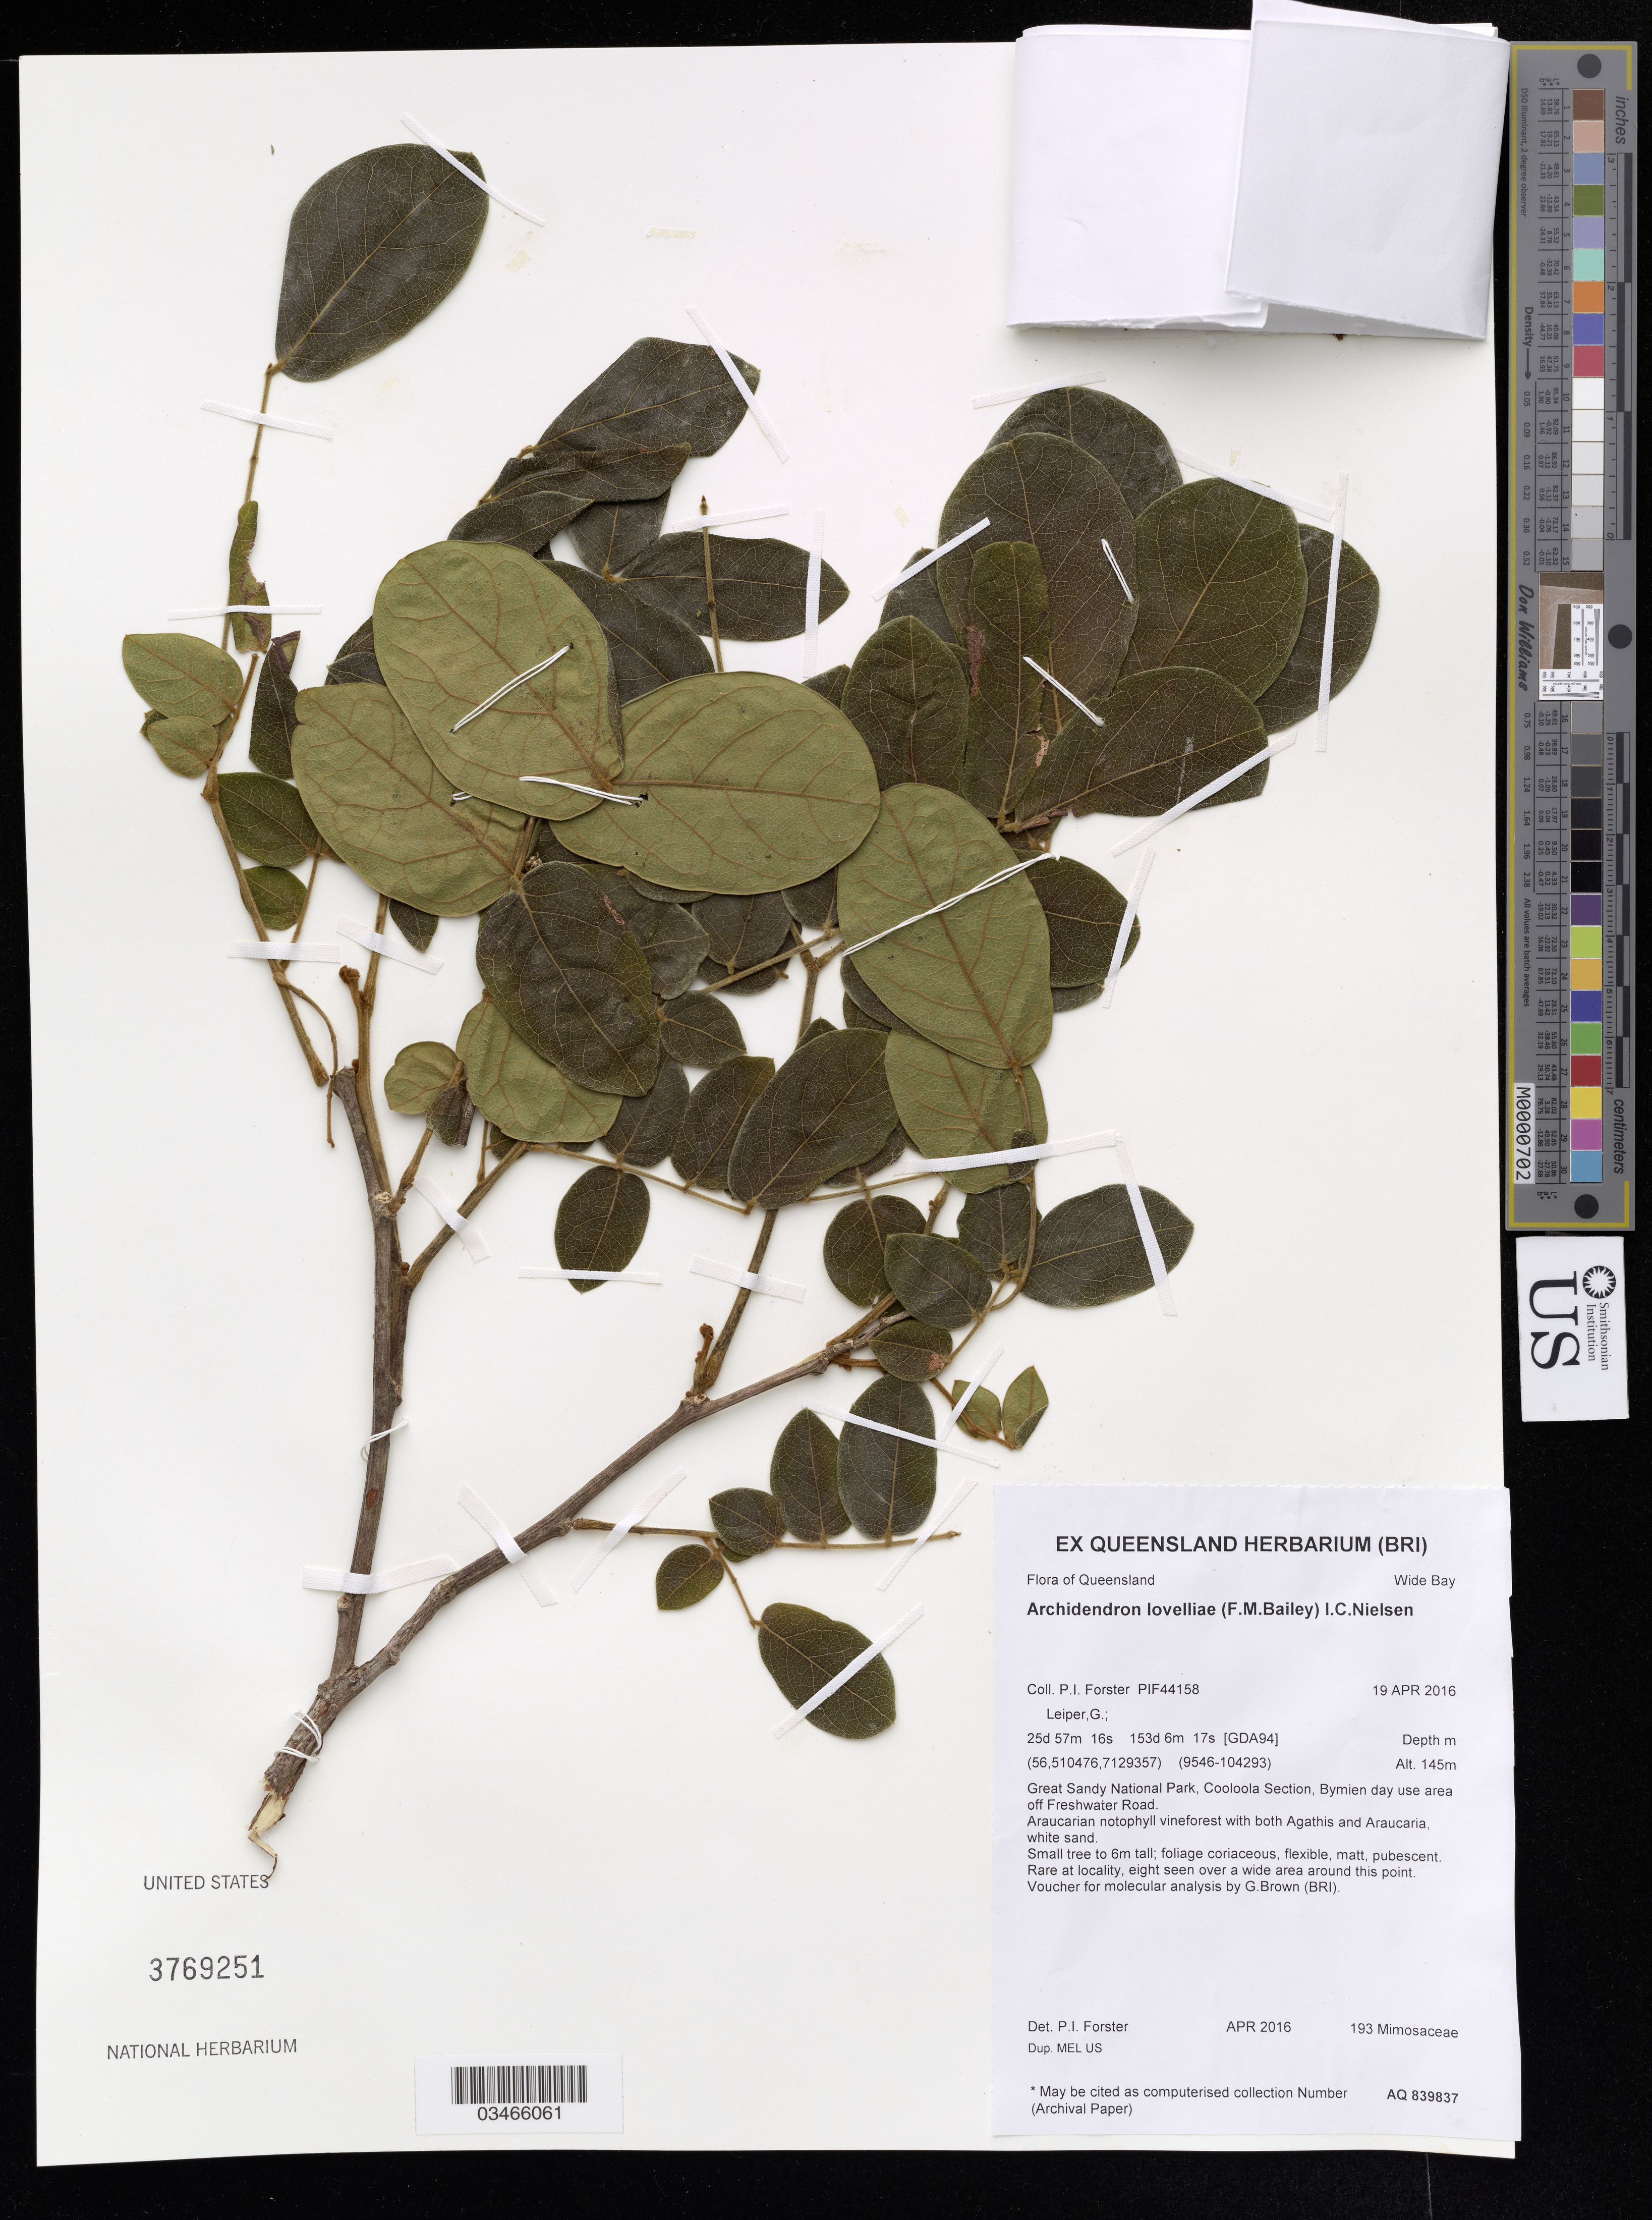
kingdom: Plantae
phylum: Tracheophyta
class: Magnoliopsida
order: Fabales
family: Fabaceae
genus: Archidendron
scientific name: Archidendron lovelliae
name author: (F.M. Bailey) I.C. Nielsen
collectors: P. Forster & G. Leiper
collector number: PIF44158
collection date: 2016-04-19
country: Australia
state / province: Queensland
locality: Wide Bay, Great Sandy National Park, Cooloola Section, Bymien day use area off Freshwater Road.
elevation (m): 145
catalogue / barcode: US 3769251